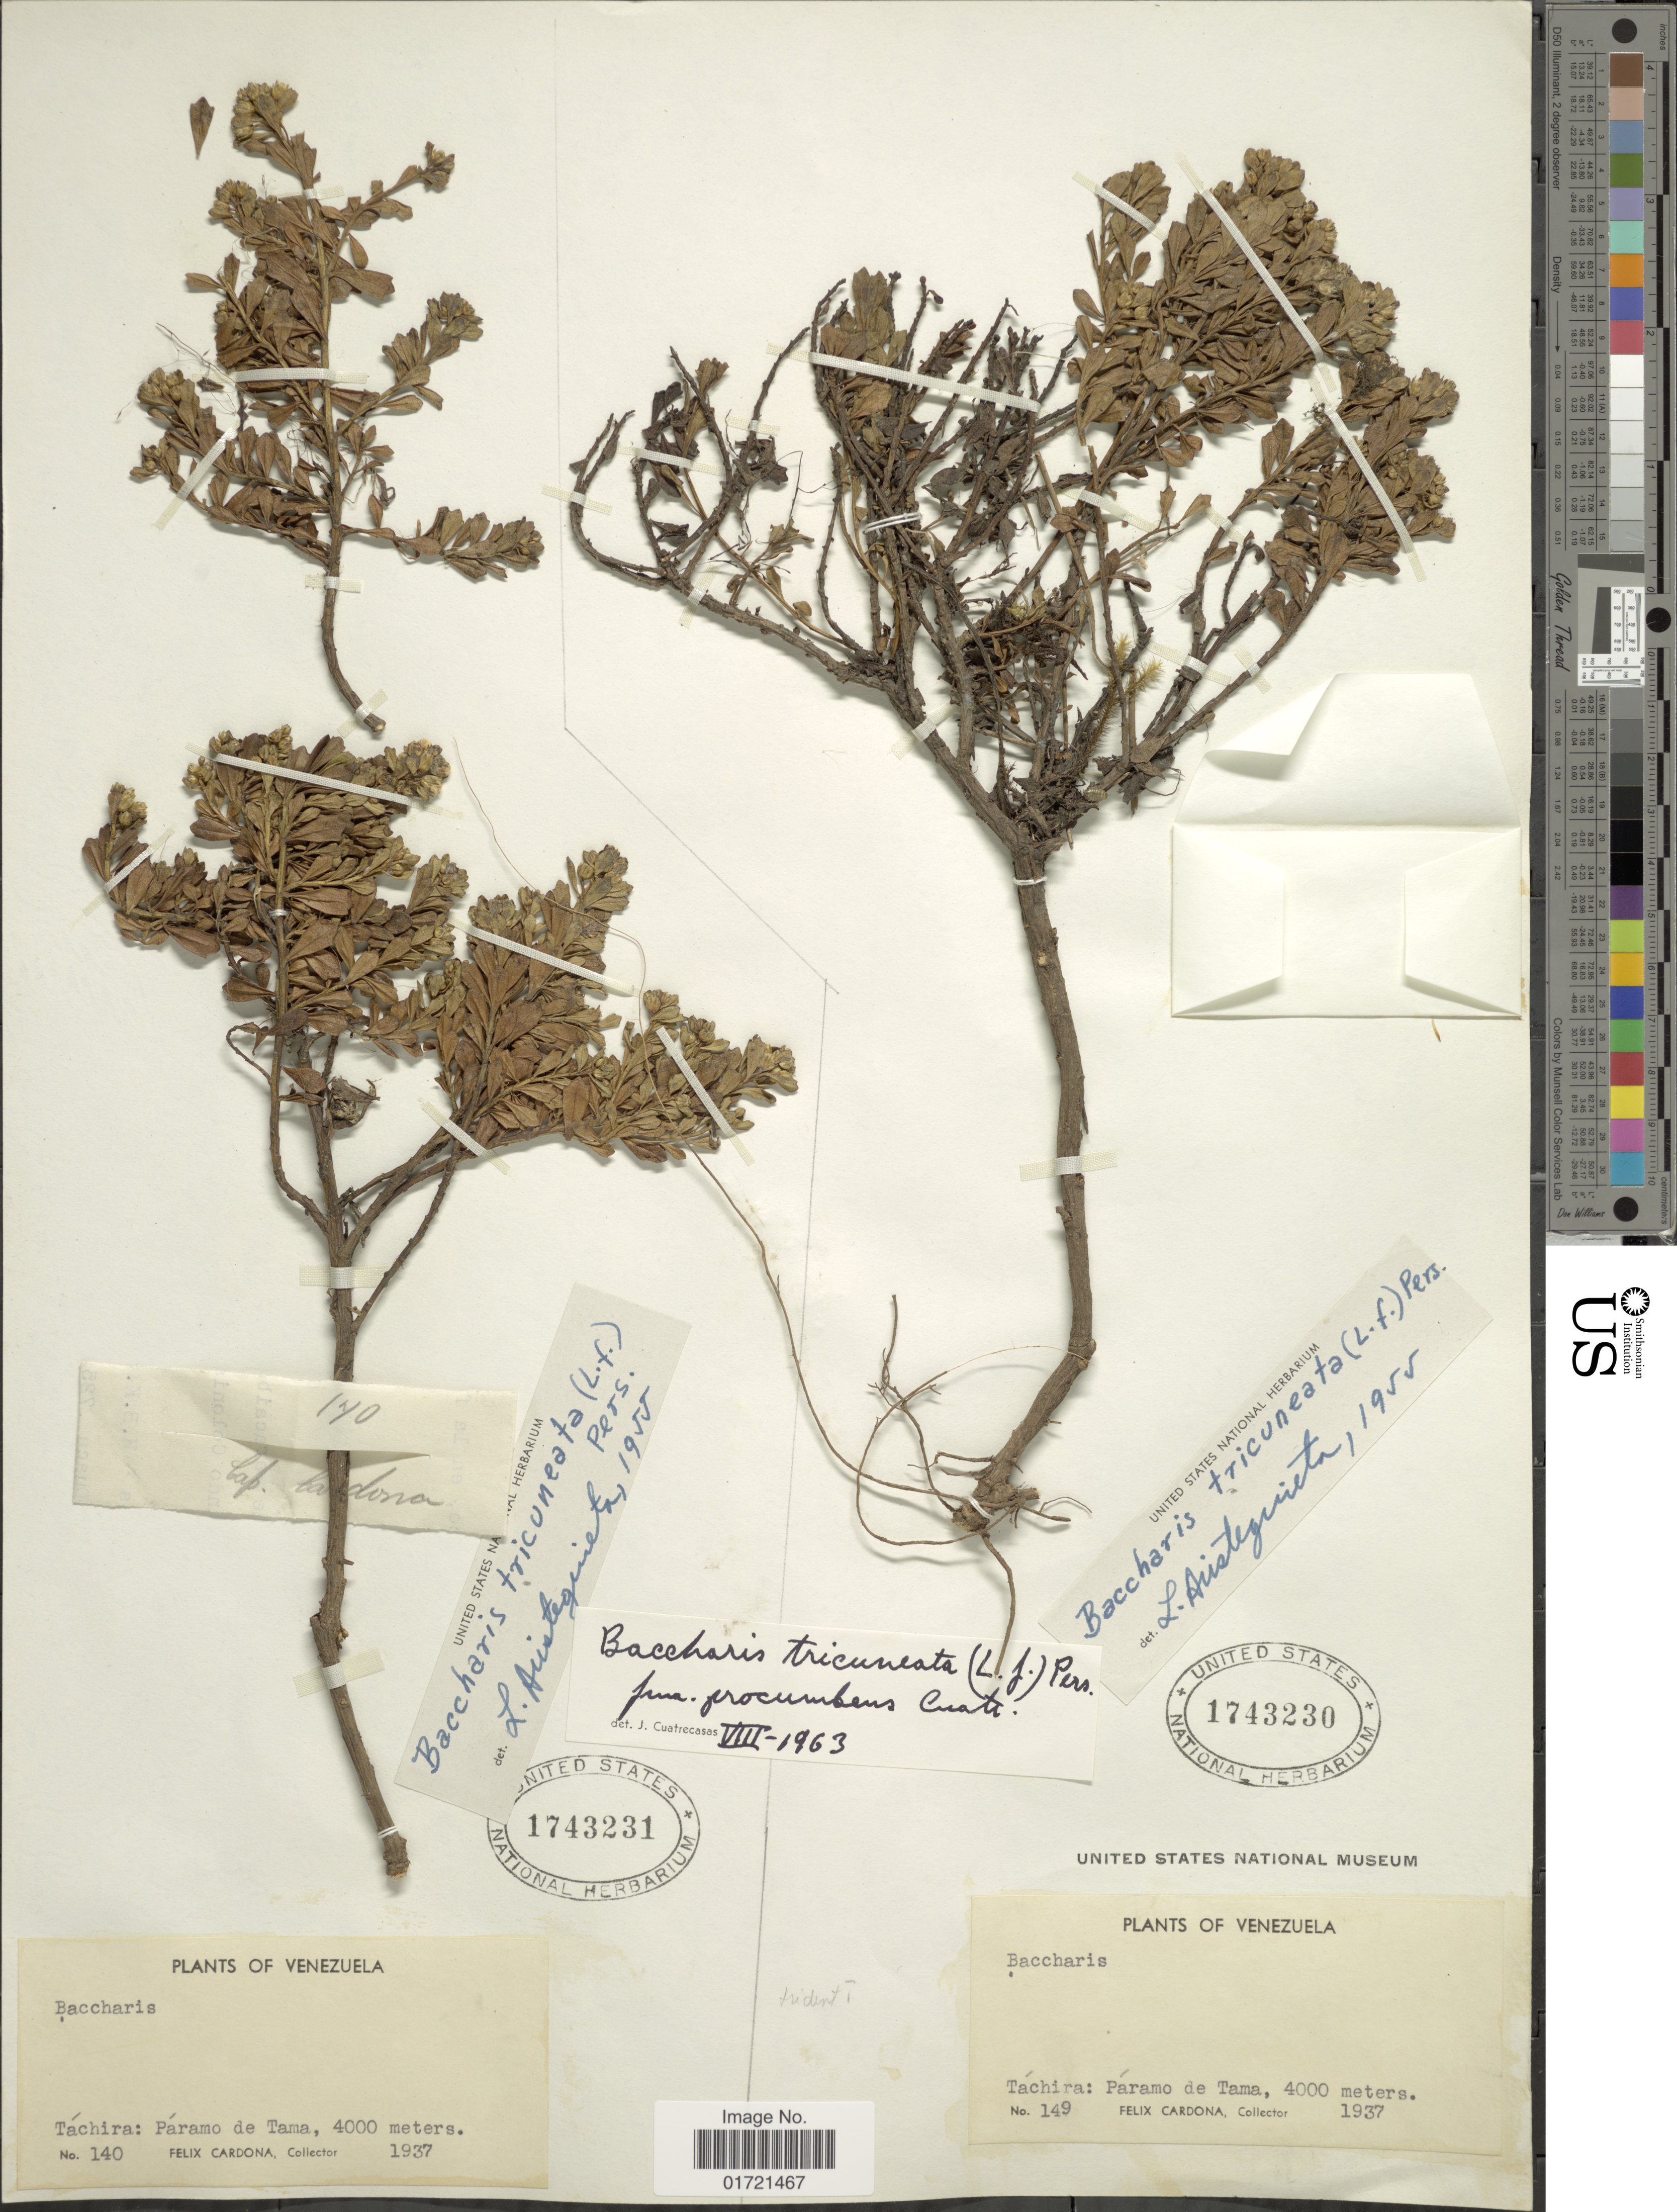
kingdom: Plantae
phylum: Tracheophyta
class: Magnoliopsida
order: Asterales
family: Asteraceae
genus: Baccharis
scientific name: Baccharis tricuneata f. procumbens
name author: Cuatrec.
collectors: F. Cardona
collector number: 140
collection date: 1937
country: Venezuela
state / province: Tachira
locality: Paramo de Tama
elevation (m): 4000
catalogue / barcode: US 1743231